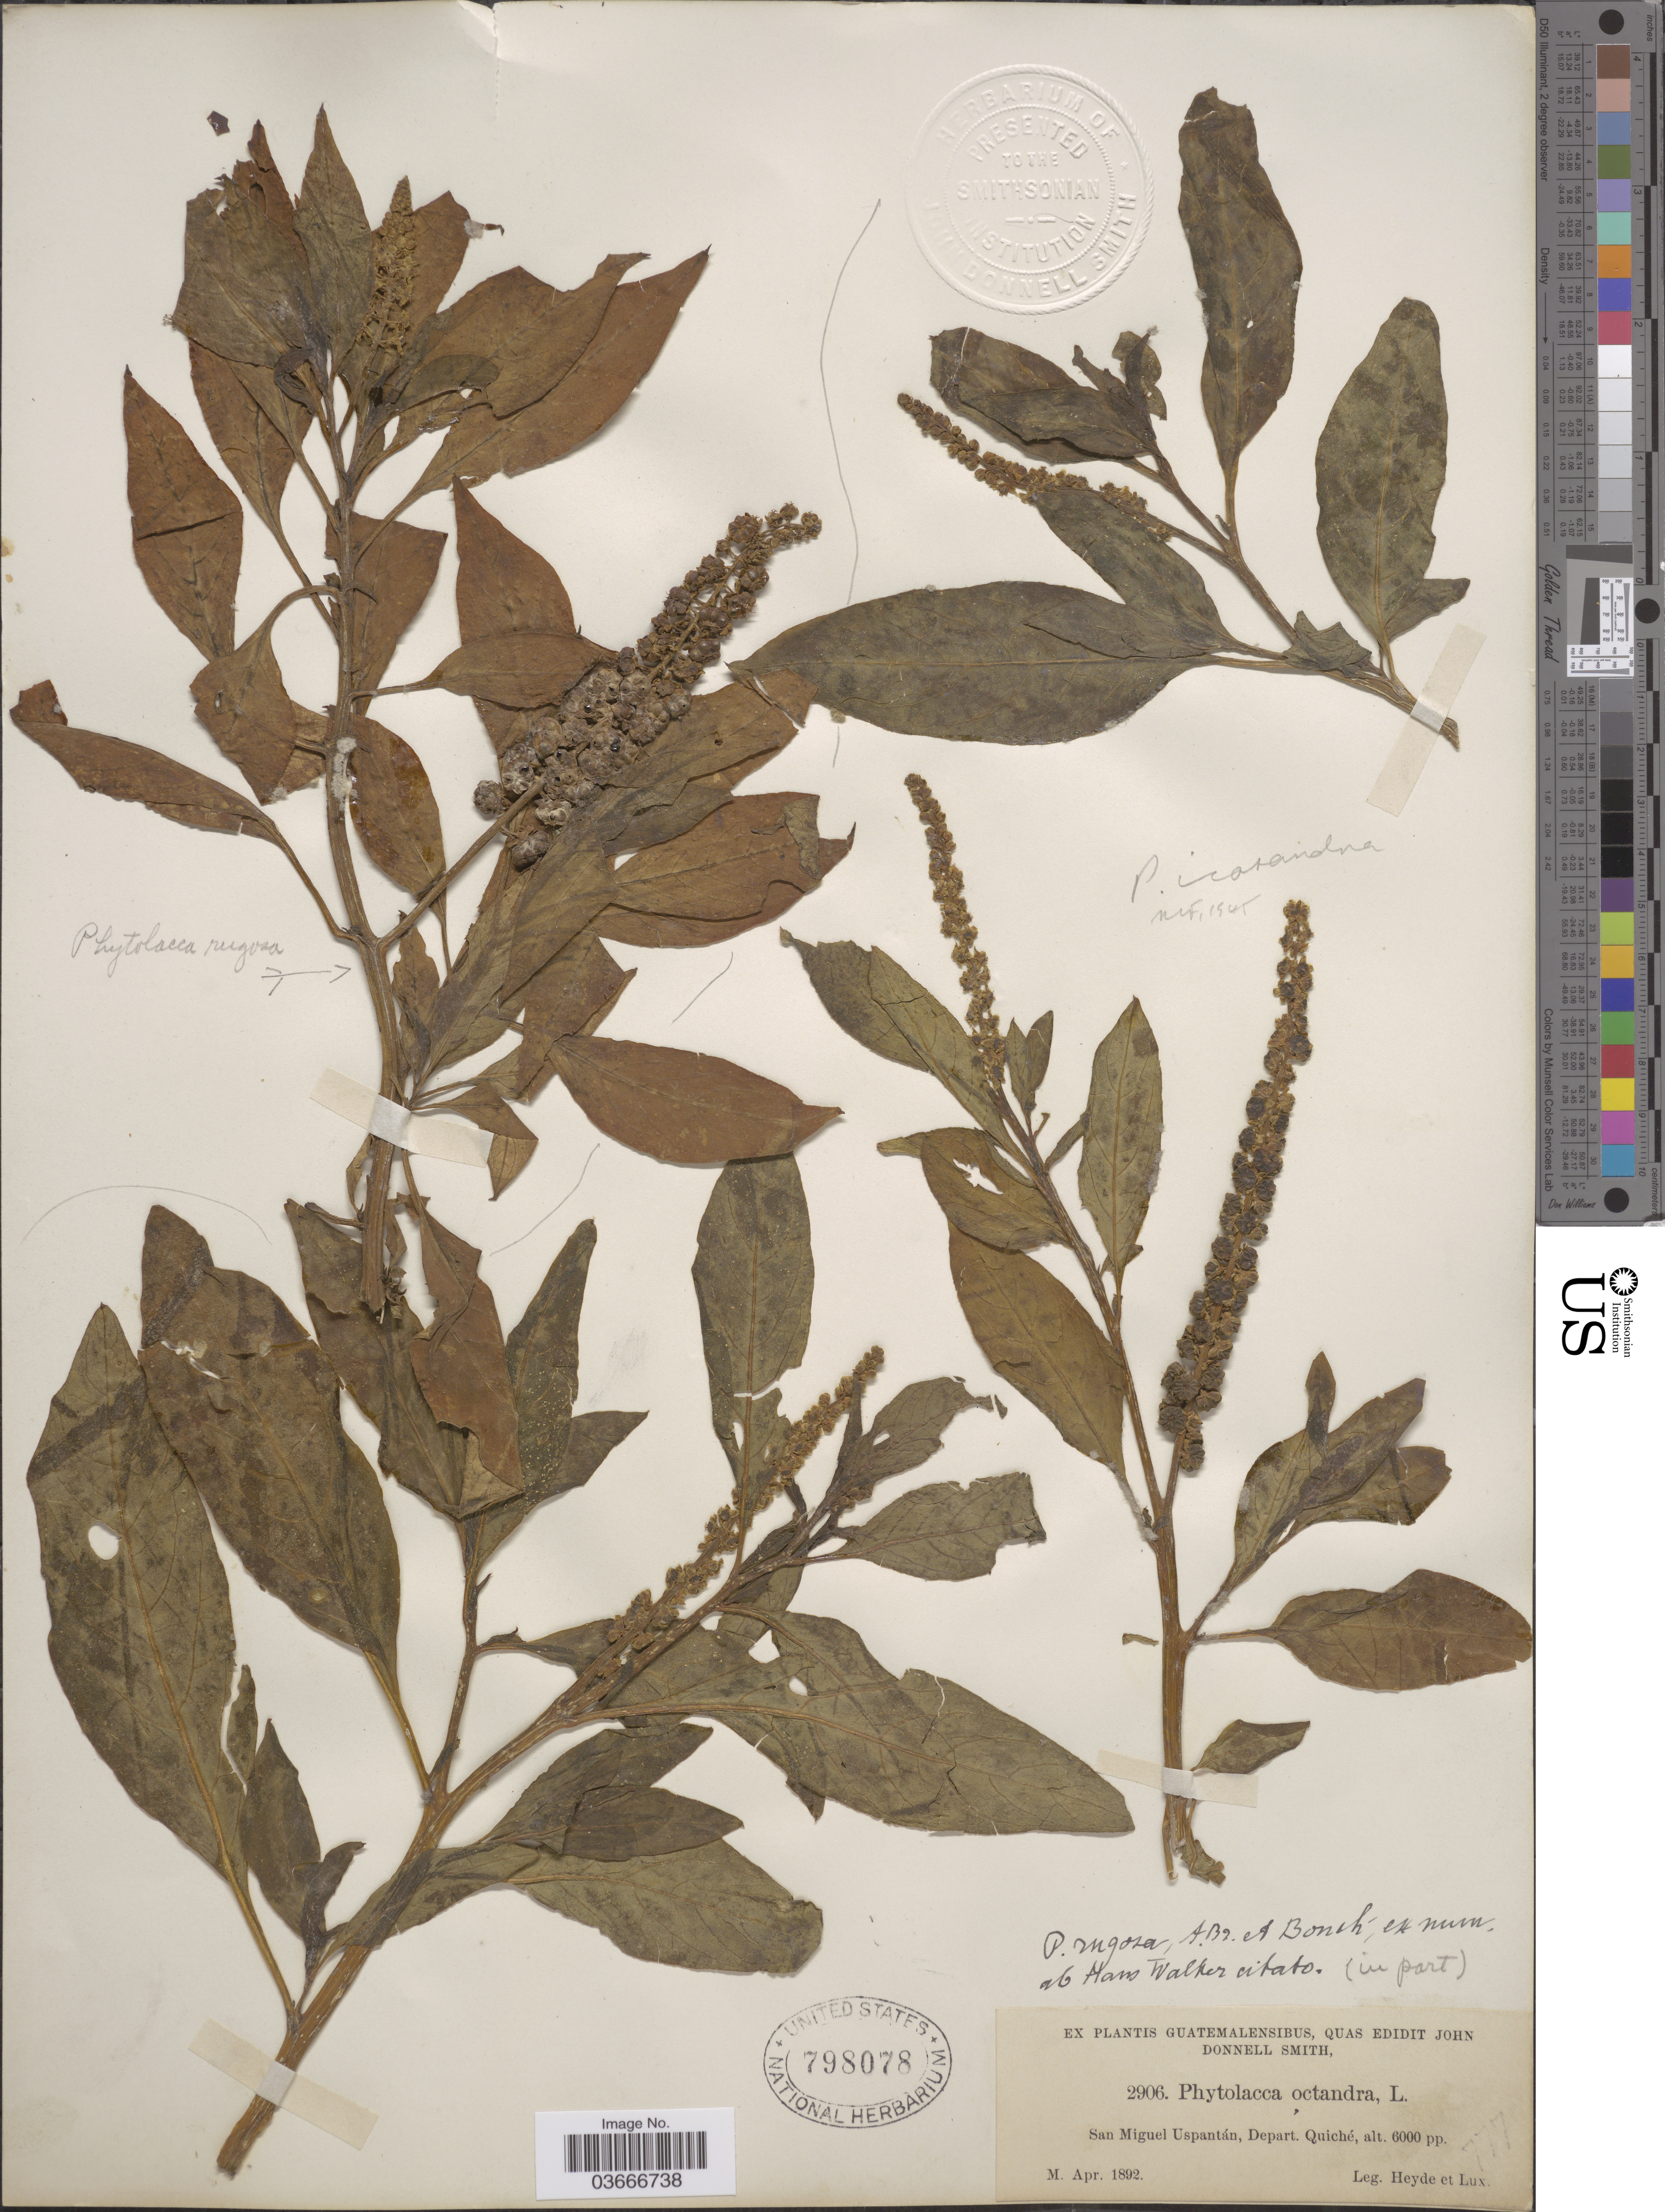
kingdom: Plantae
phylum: Tracheophyta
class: Magnoliopsida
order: Caryophyllales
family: Phytolaccaceae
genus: Phytolacca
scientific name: Phytolacca rugosa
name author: A. Braun & C.D. Bouché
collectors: Heyde & Lux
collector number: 2906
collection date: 1892-04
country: Guatemala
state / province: El Quiché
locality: San Miguel Uspantán, Depart. Quiché.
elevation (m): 1829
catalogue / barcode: US 798078